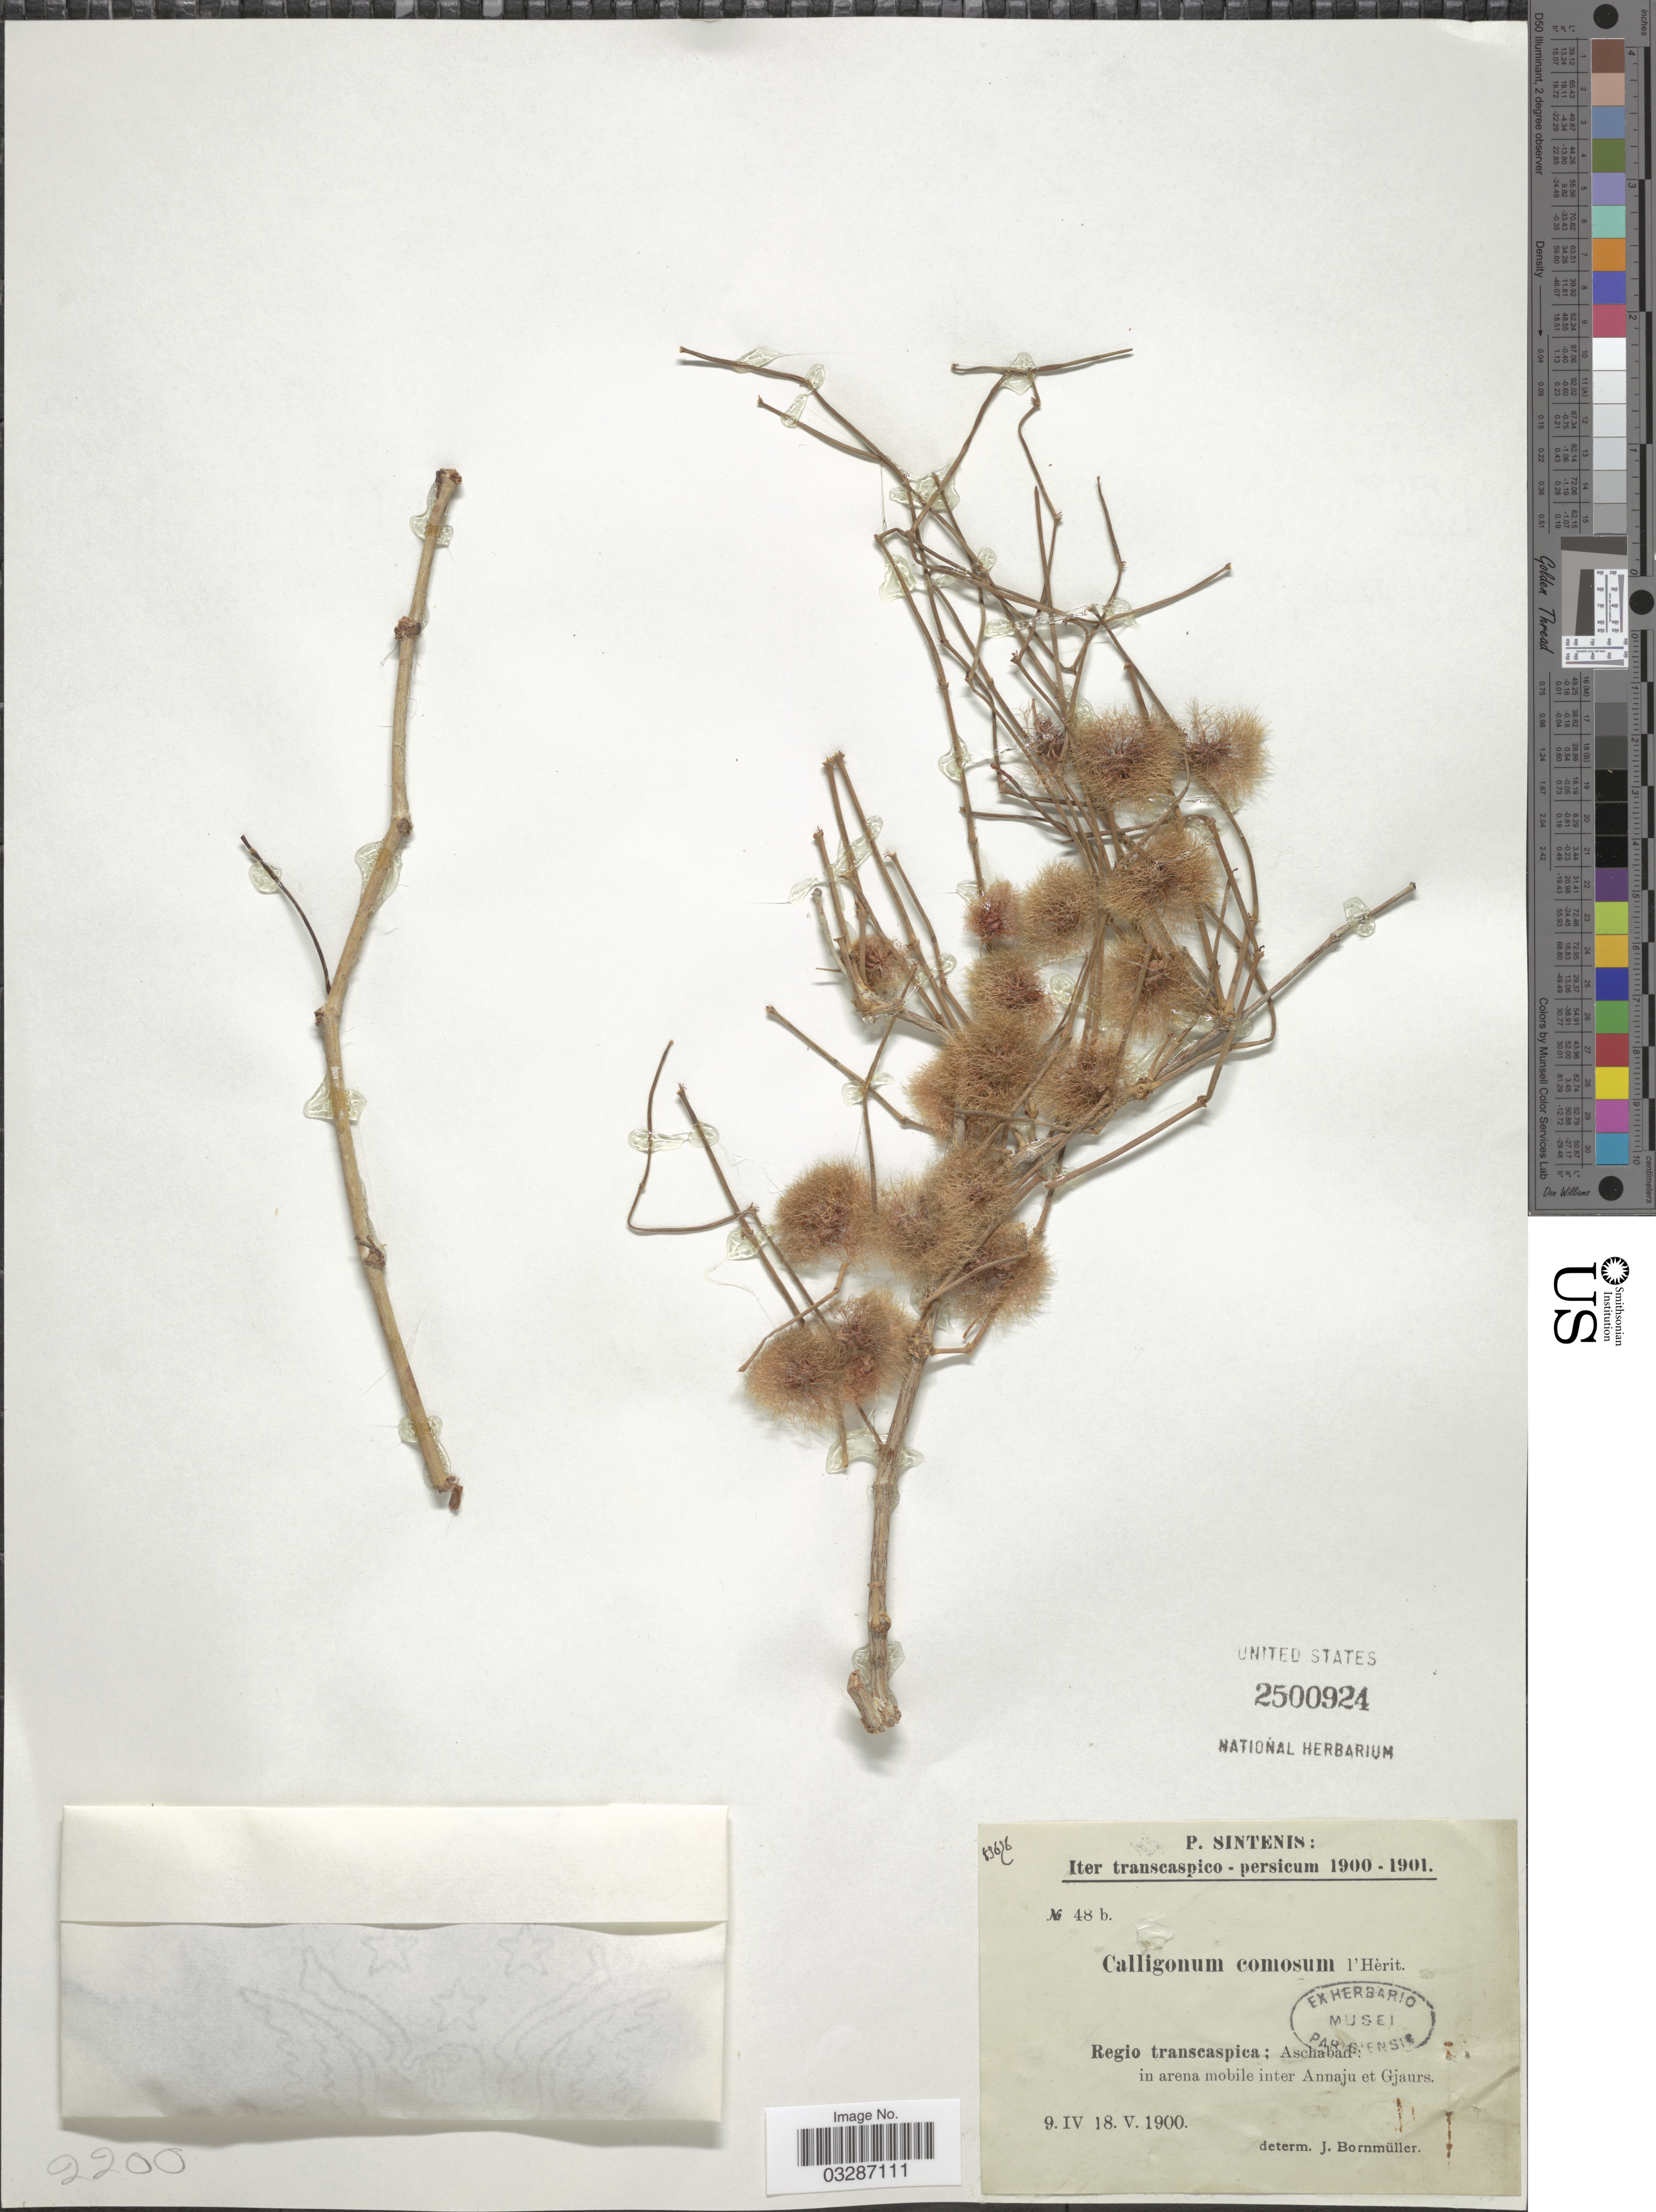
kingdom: Plantae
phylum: Tracheophyta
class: Magnoliopsida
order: Caryophyllales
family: Polygonaceae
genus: Calligonum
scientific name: Calligonum comosum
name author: L'Hér.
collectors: P. Sintenis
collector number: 48 b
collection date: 1900-04-09/1900-05-18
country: Iran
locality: Iter transcaspico- persicum. Regio transcaspica; Aschabad: in arena mobile inter Annaju et Gjaurs.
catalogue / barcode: US 2500924